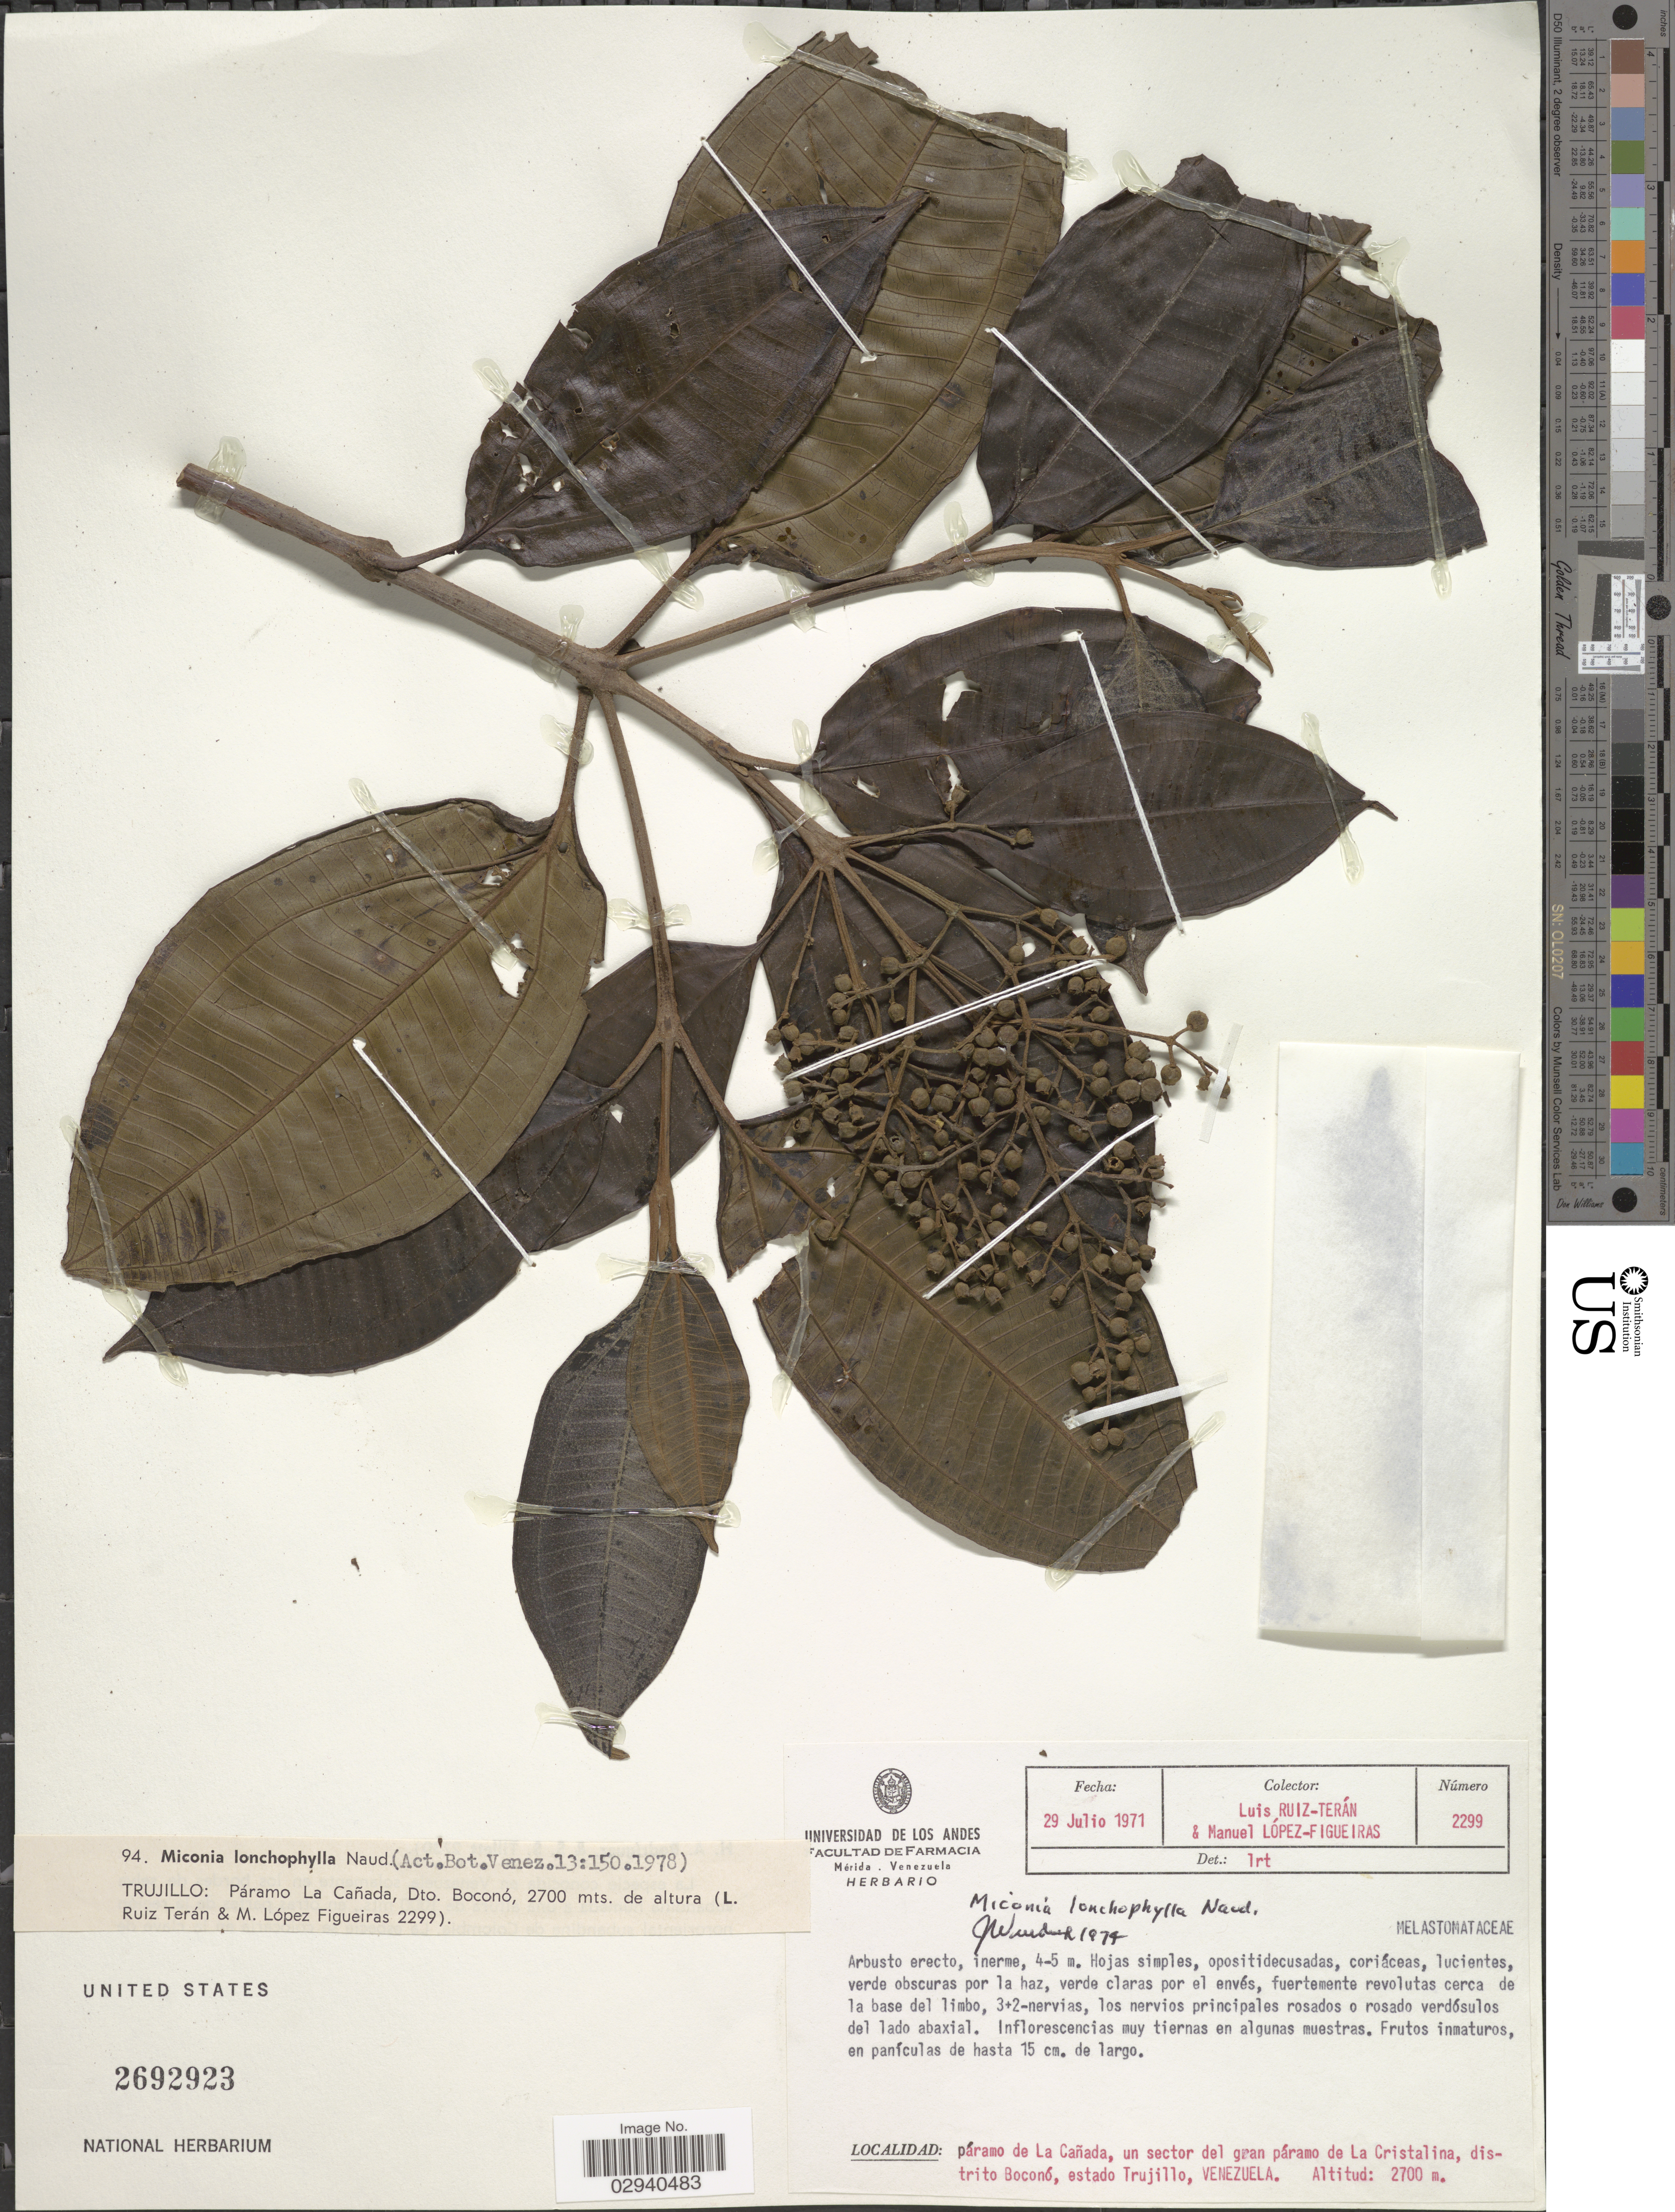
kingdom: Plantae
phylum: Tracheophyta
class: Magnoliopsida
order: Myrtales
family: Melastomataceae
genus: Miconia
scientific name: Miconia lonchophylla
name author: Naudin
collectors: L. E. Ruíz-Terán & M. López Figueiras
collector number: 2299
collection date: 1971-07-29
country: Venezuela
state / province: Trujillo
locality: Páramo de La Cañada, un sector del gran páramo de La Cristalina, distrito Boconó.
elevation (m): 2700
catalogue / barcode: US 2692923